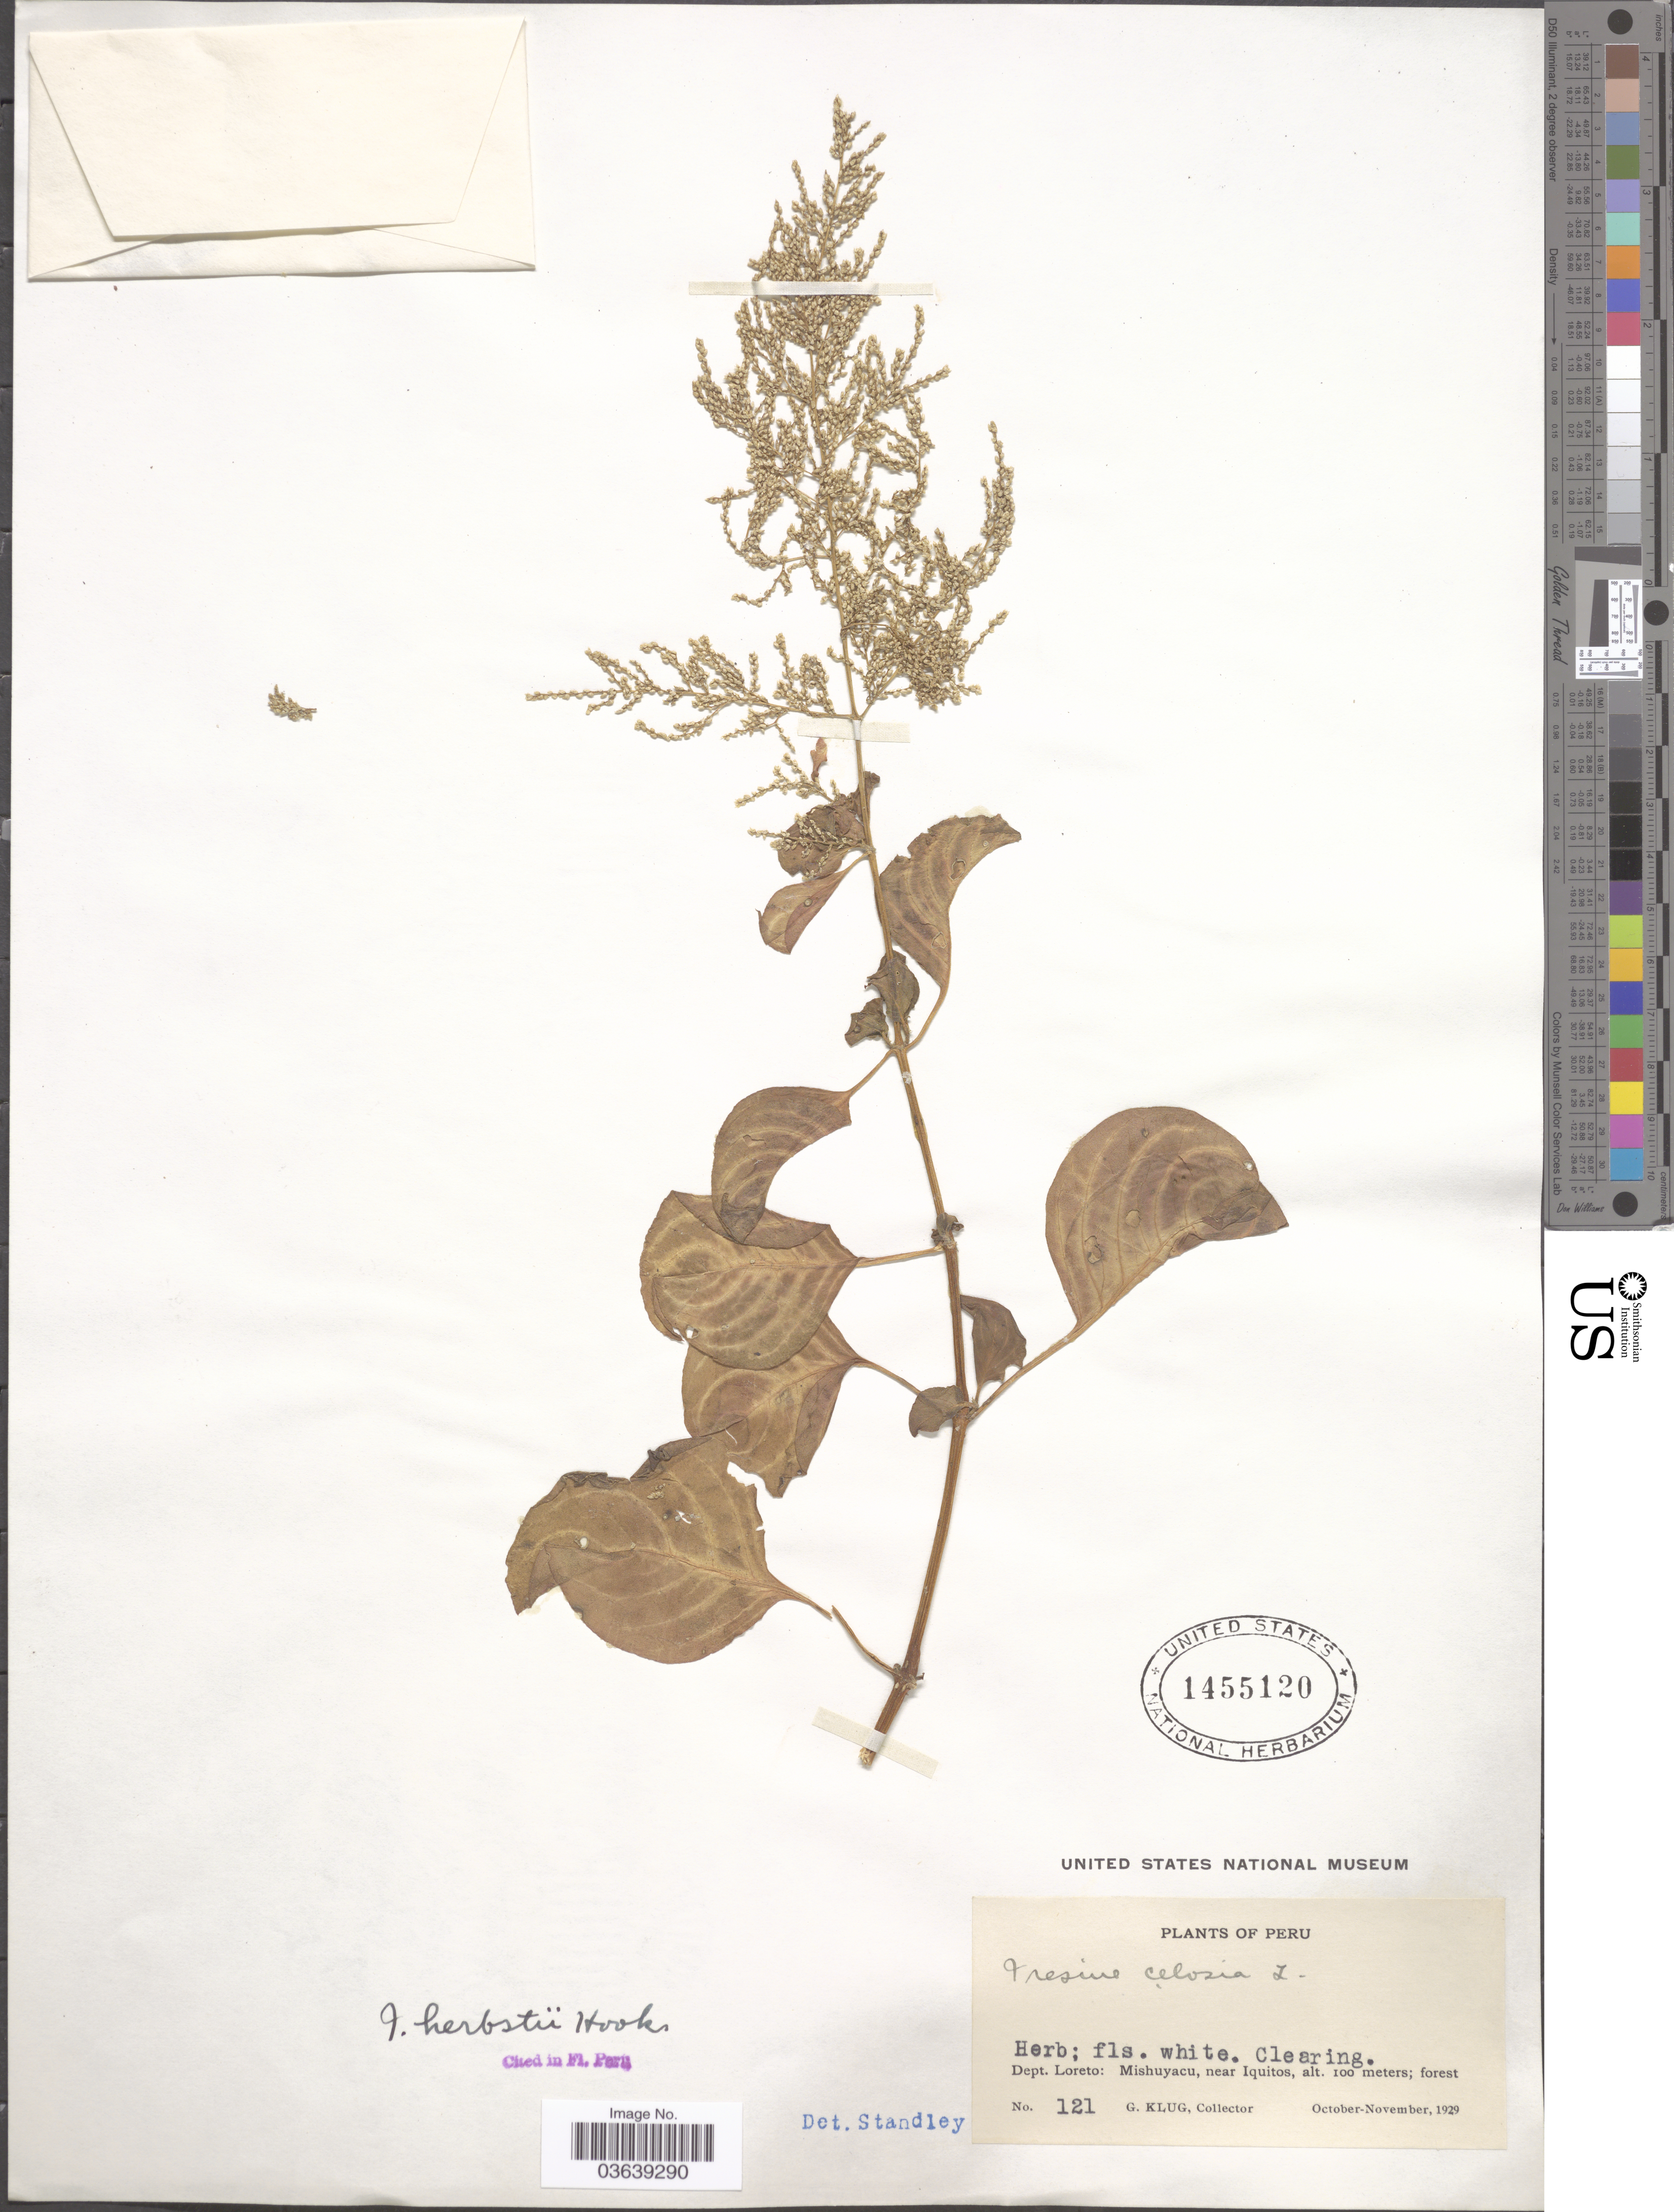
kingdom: Plantae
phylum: Tracheophyta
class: Magnoliopsida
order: Caryophyllales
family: Amaranthaceae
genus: Iresine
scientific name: Iresine herbstii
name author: Hook.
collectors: G. Klug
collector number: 121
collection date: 1929-10/1929-11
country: Peru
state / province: Loreto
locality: Dept. Loreto: Mishuyacu, near Iquitos.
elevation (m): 100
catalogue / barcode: US 1455120